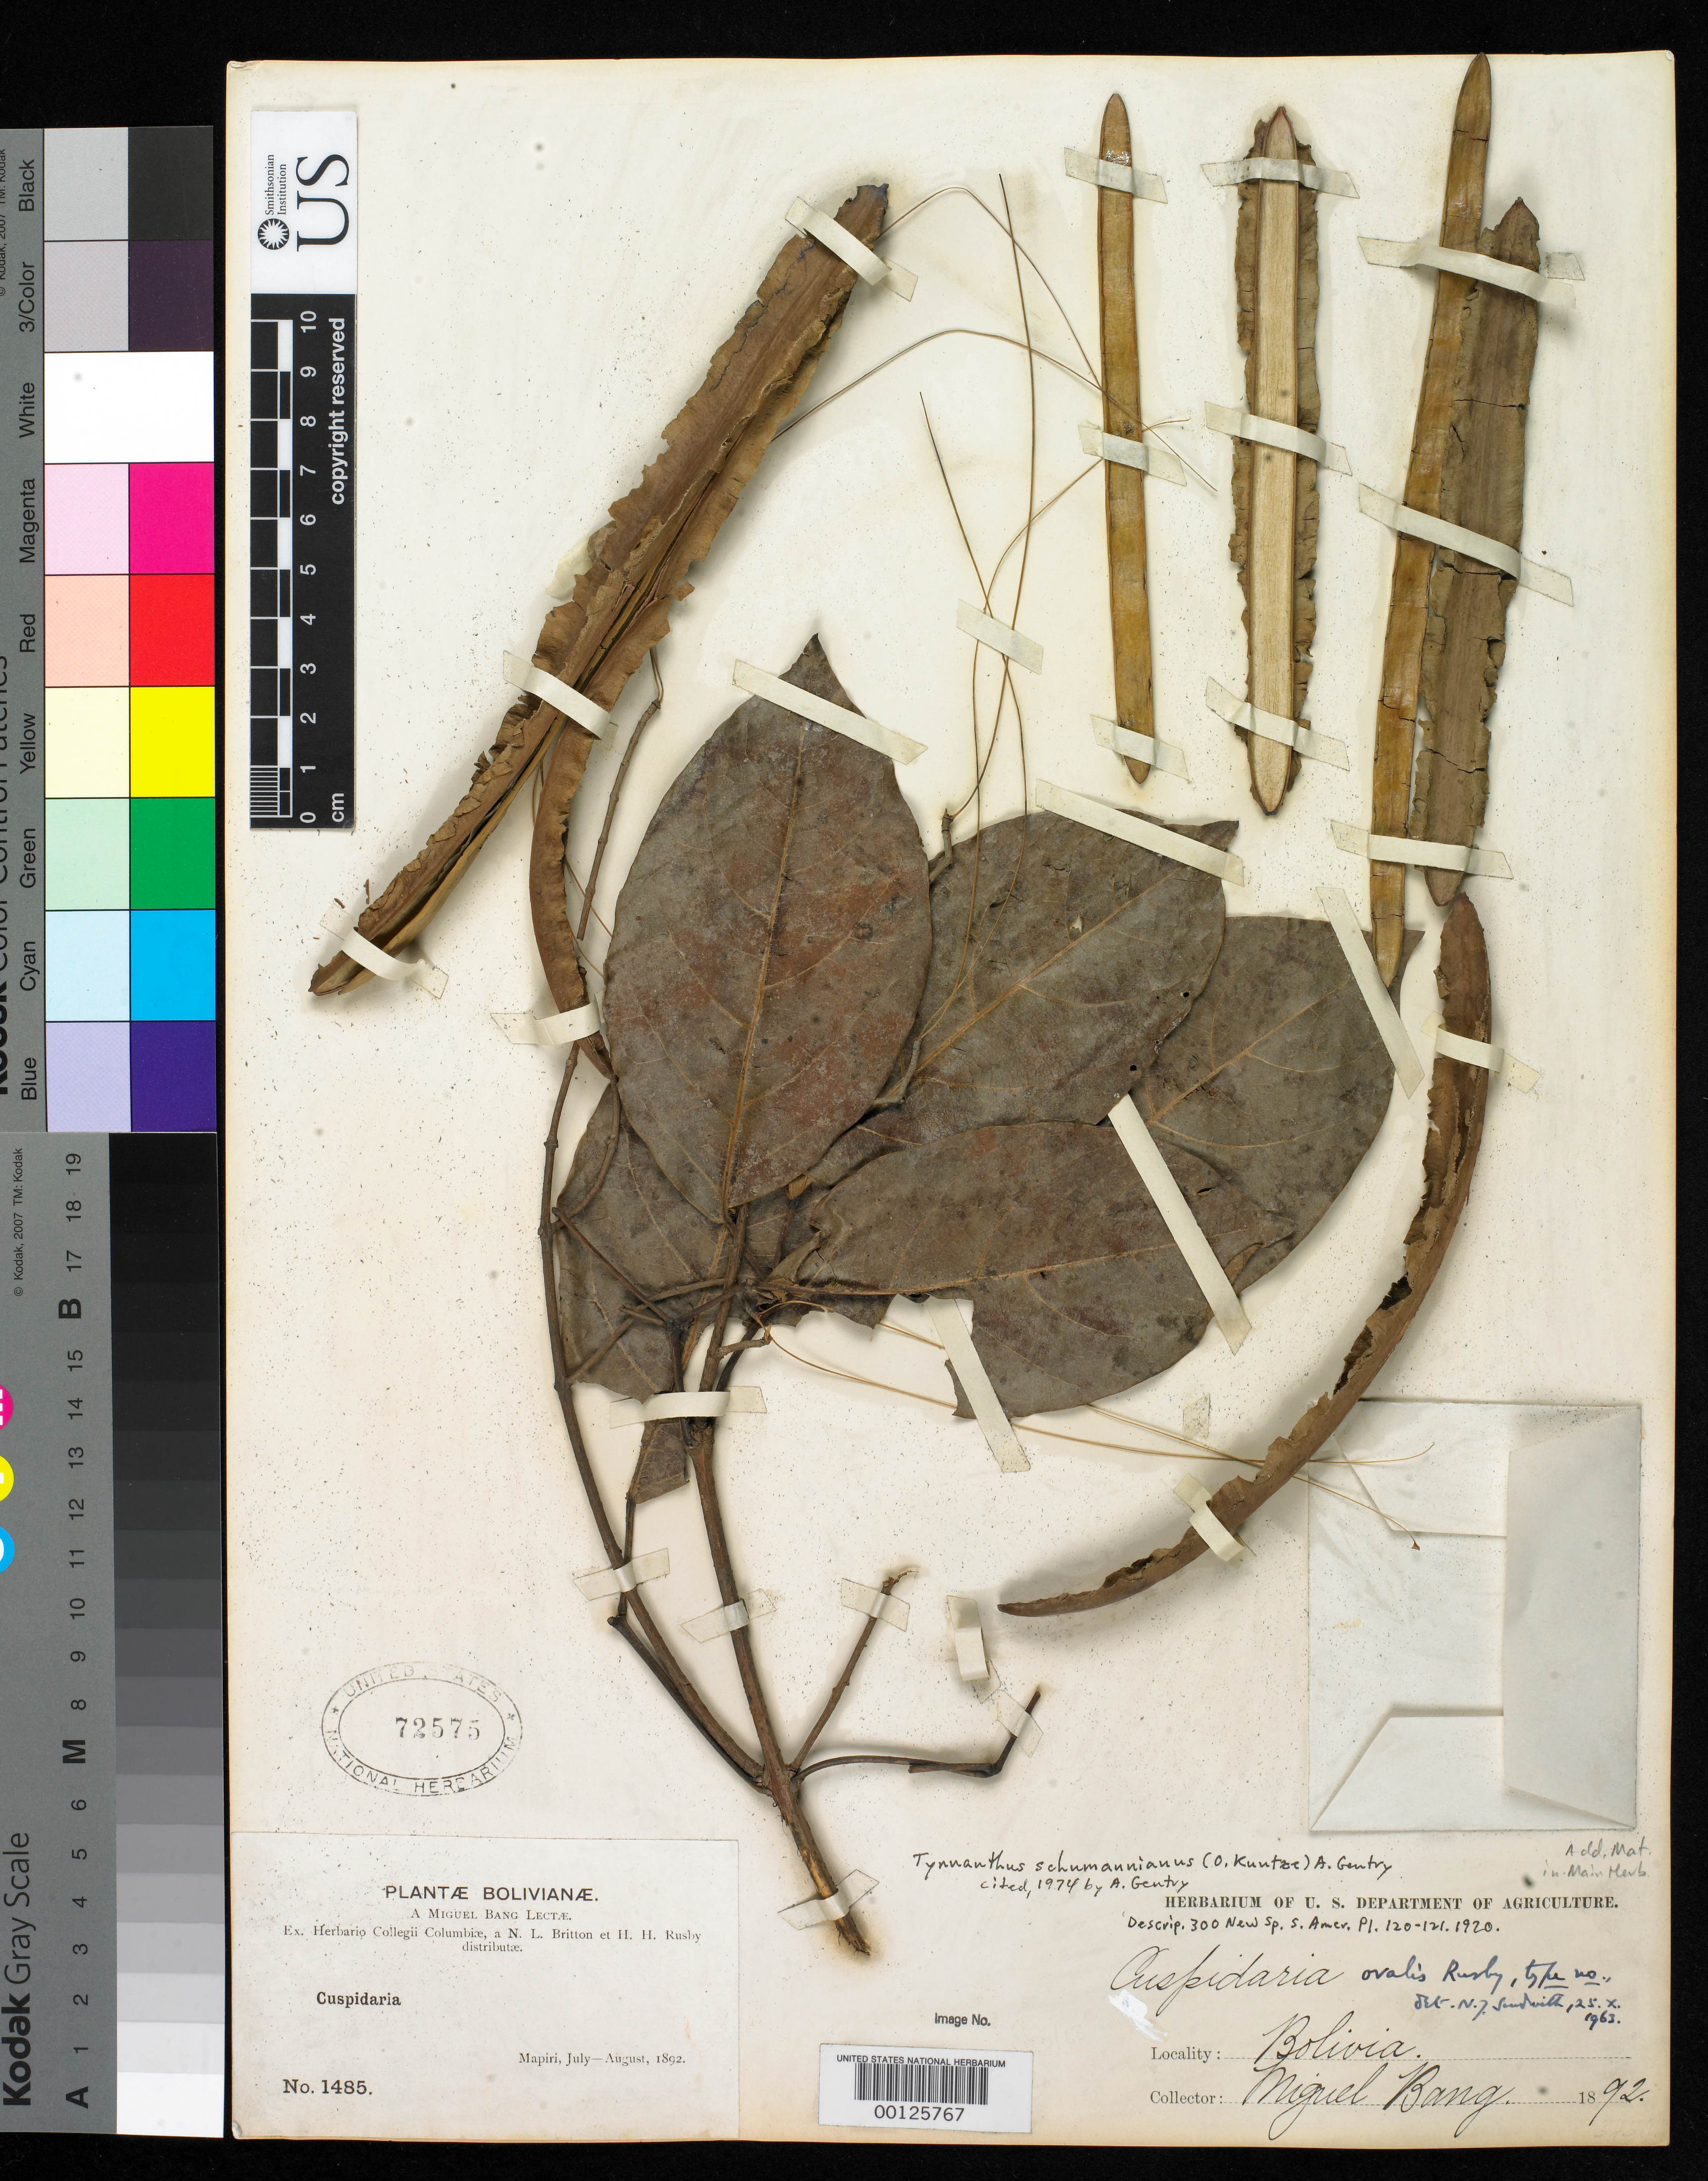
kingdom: Plantae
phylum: Tracheophyta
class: Magnoliopsida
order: Lamiales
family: Bignoniaceae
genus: Cuspidaria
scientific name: Cuspidaria ovalis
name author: Rusby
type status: Isotype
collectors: M. Bang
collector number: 1485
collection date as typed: Jul 1892 to -- Aug 1892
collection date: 1892-07/1892-08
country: Bolivia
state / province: La Paz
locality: Mapiri.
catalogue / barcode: US 72575